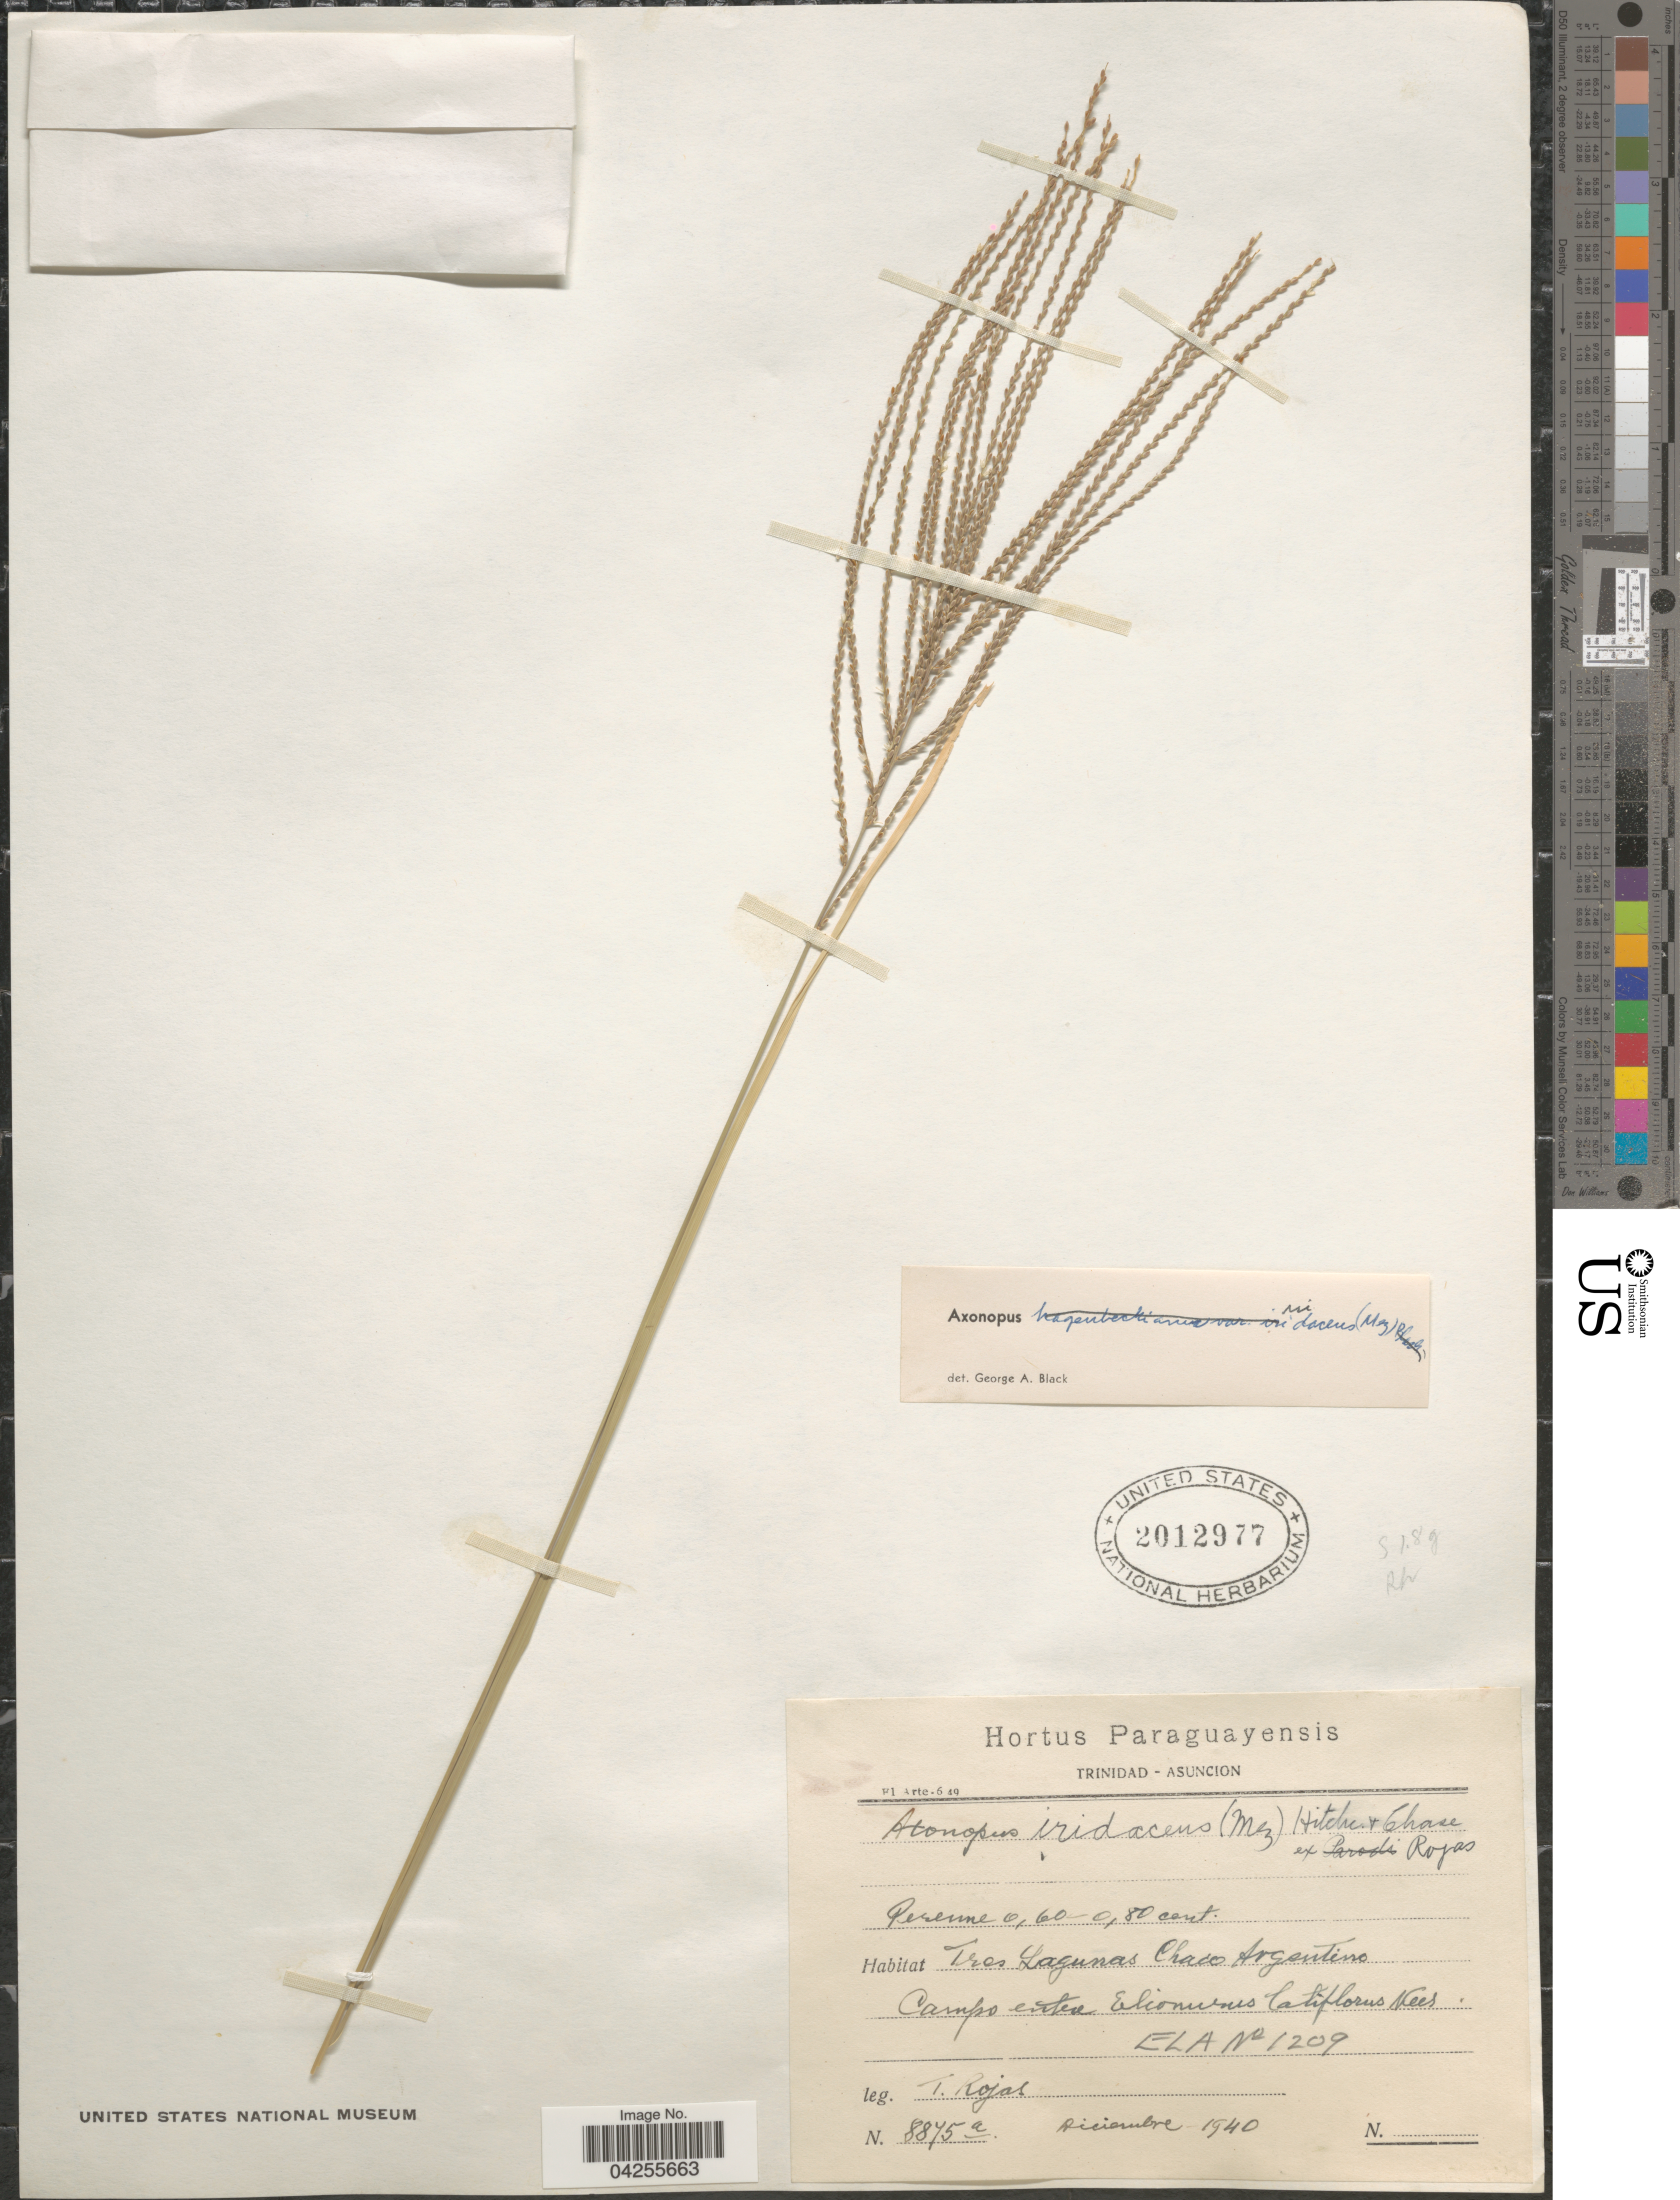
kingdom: Plantae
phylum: Tracheophyta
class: Liliopsida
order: Poales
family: Poaceae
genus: Axonopus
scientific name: Axonopus suffultus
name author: (Nees) Kuhlm.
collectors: T. Rojas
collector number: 8875a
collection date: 1940-12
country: Argentina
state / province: Chaco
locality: Tres Lagunas. Campo entre Elionurus latiflorus Kees. [unsure placement]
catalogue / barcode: US 2012977